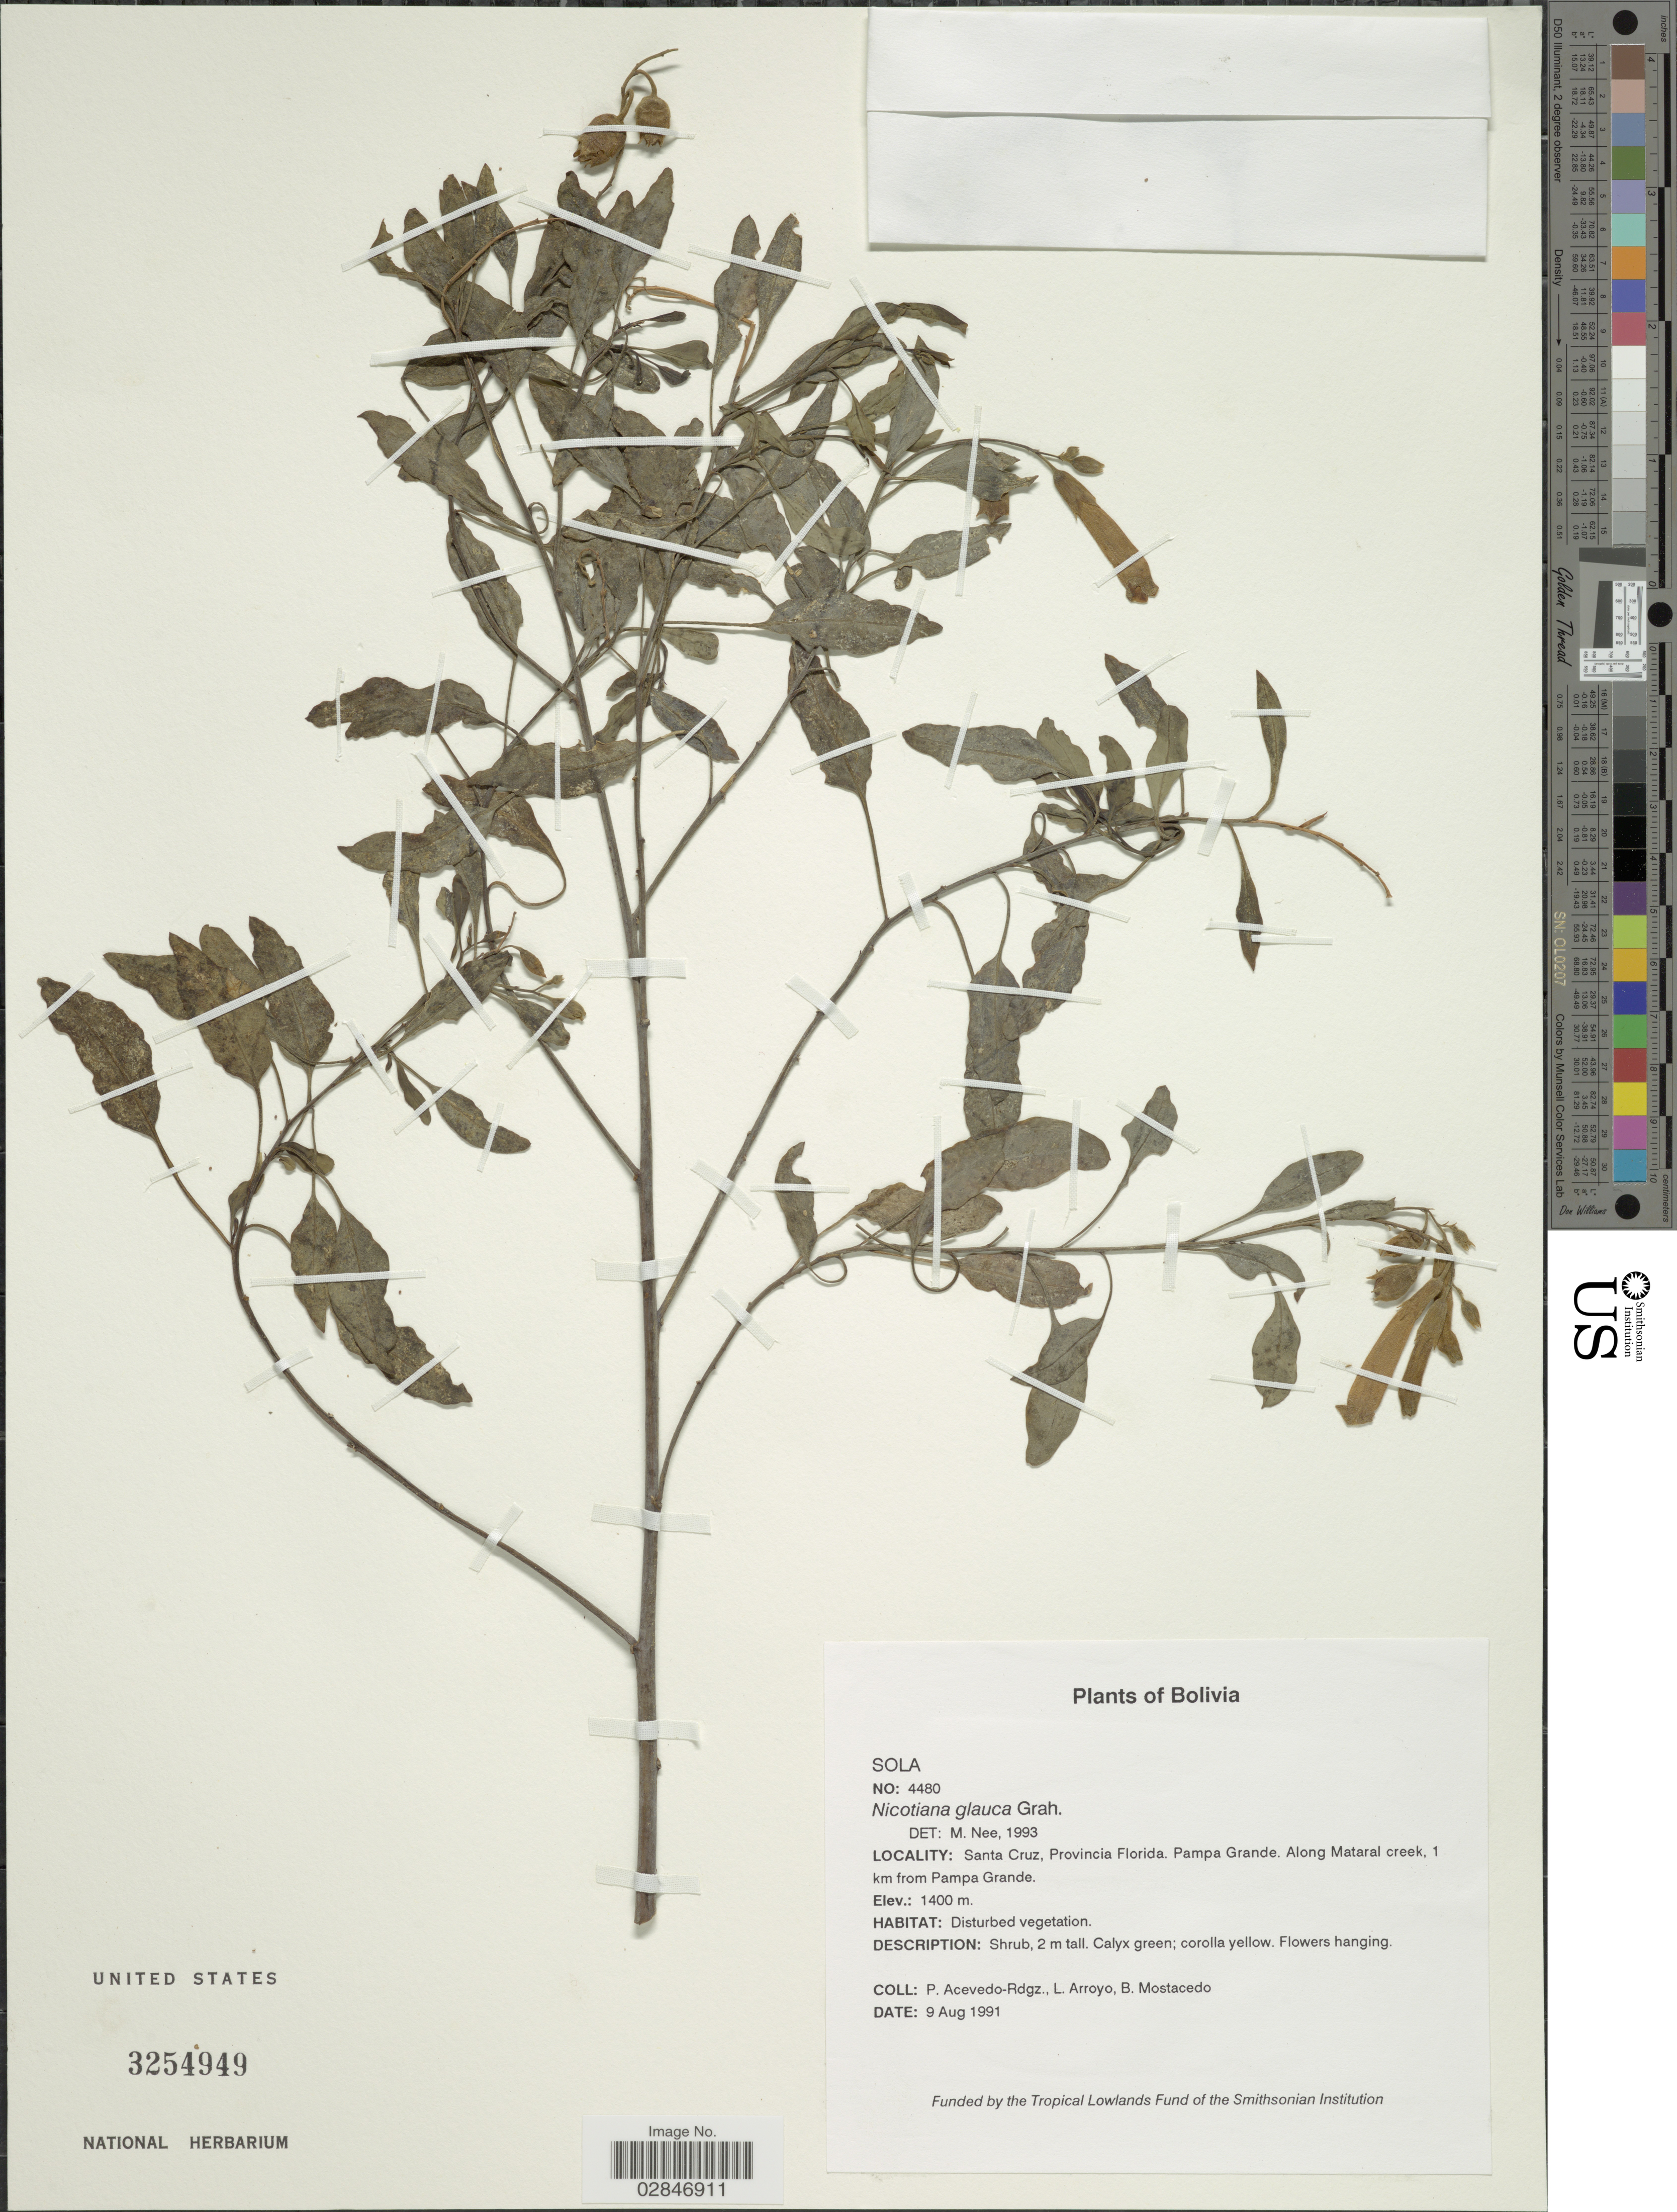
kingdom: Plantae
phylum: Tracheophyta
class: Magnoliopsida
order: Solanales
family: Solanaceae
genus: Nicotiana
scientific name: Nicotiana glauca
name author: Graham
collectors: P. Acevedo-Rodr., L. Arroyo & B. Mostacedo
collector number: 4480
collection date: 1991-08-09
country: Bolivia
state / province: Santa Cruz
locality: Provincia Florida. Pampa Grande. Along Mataral creek, 1 km from Pampa Grande.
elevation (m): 1400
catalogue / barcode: US 3254949